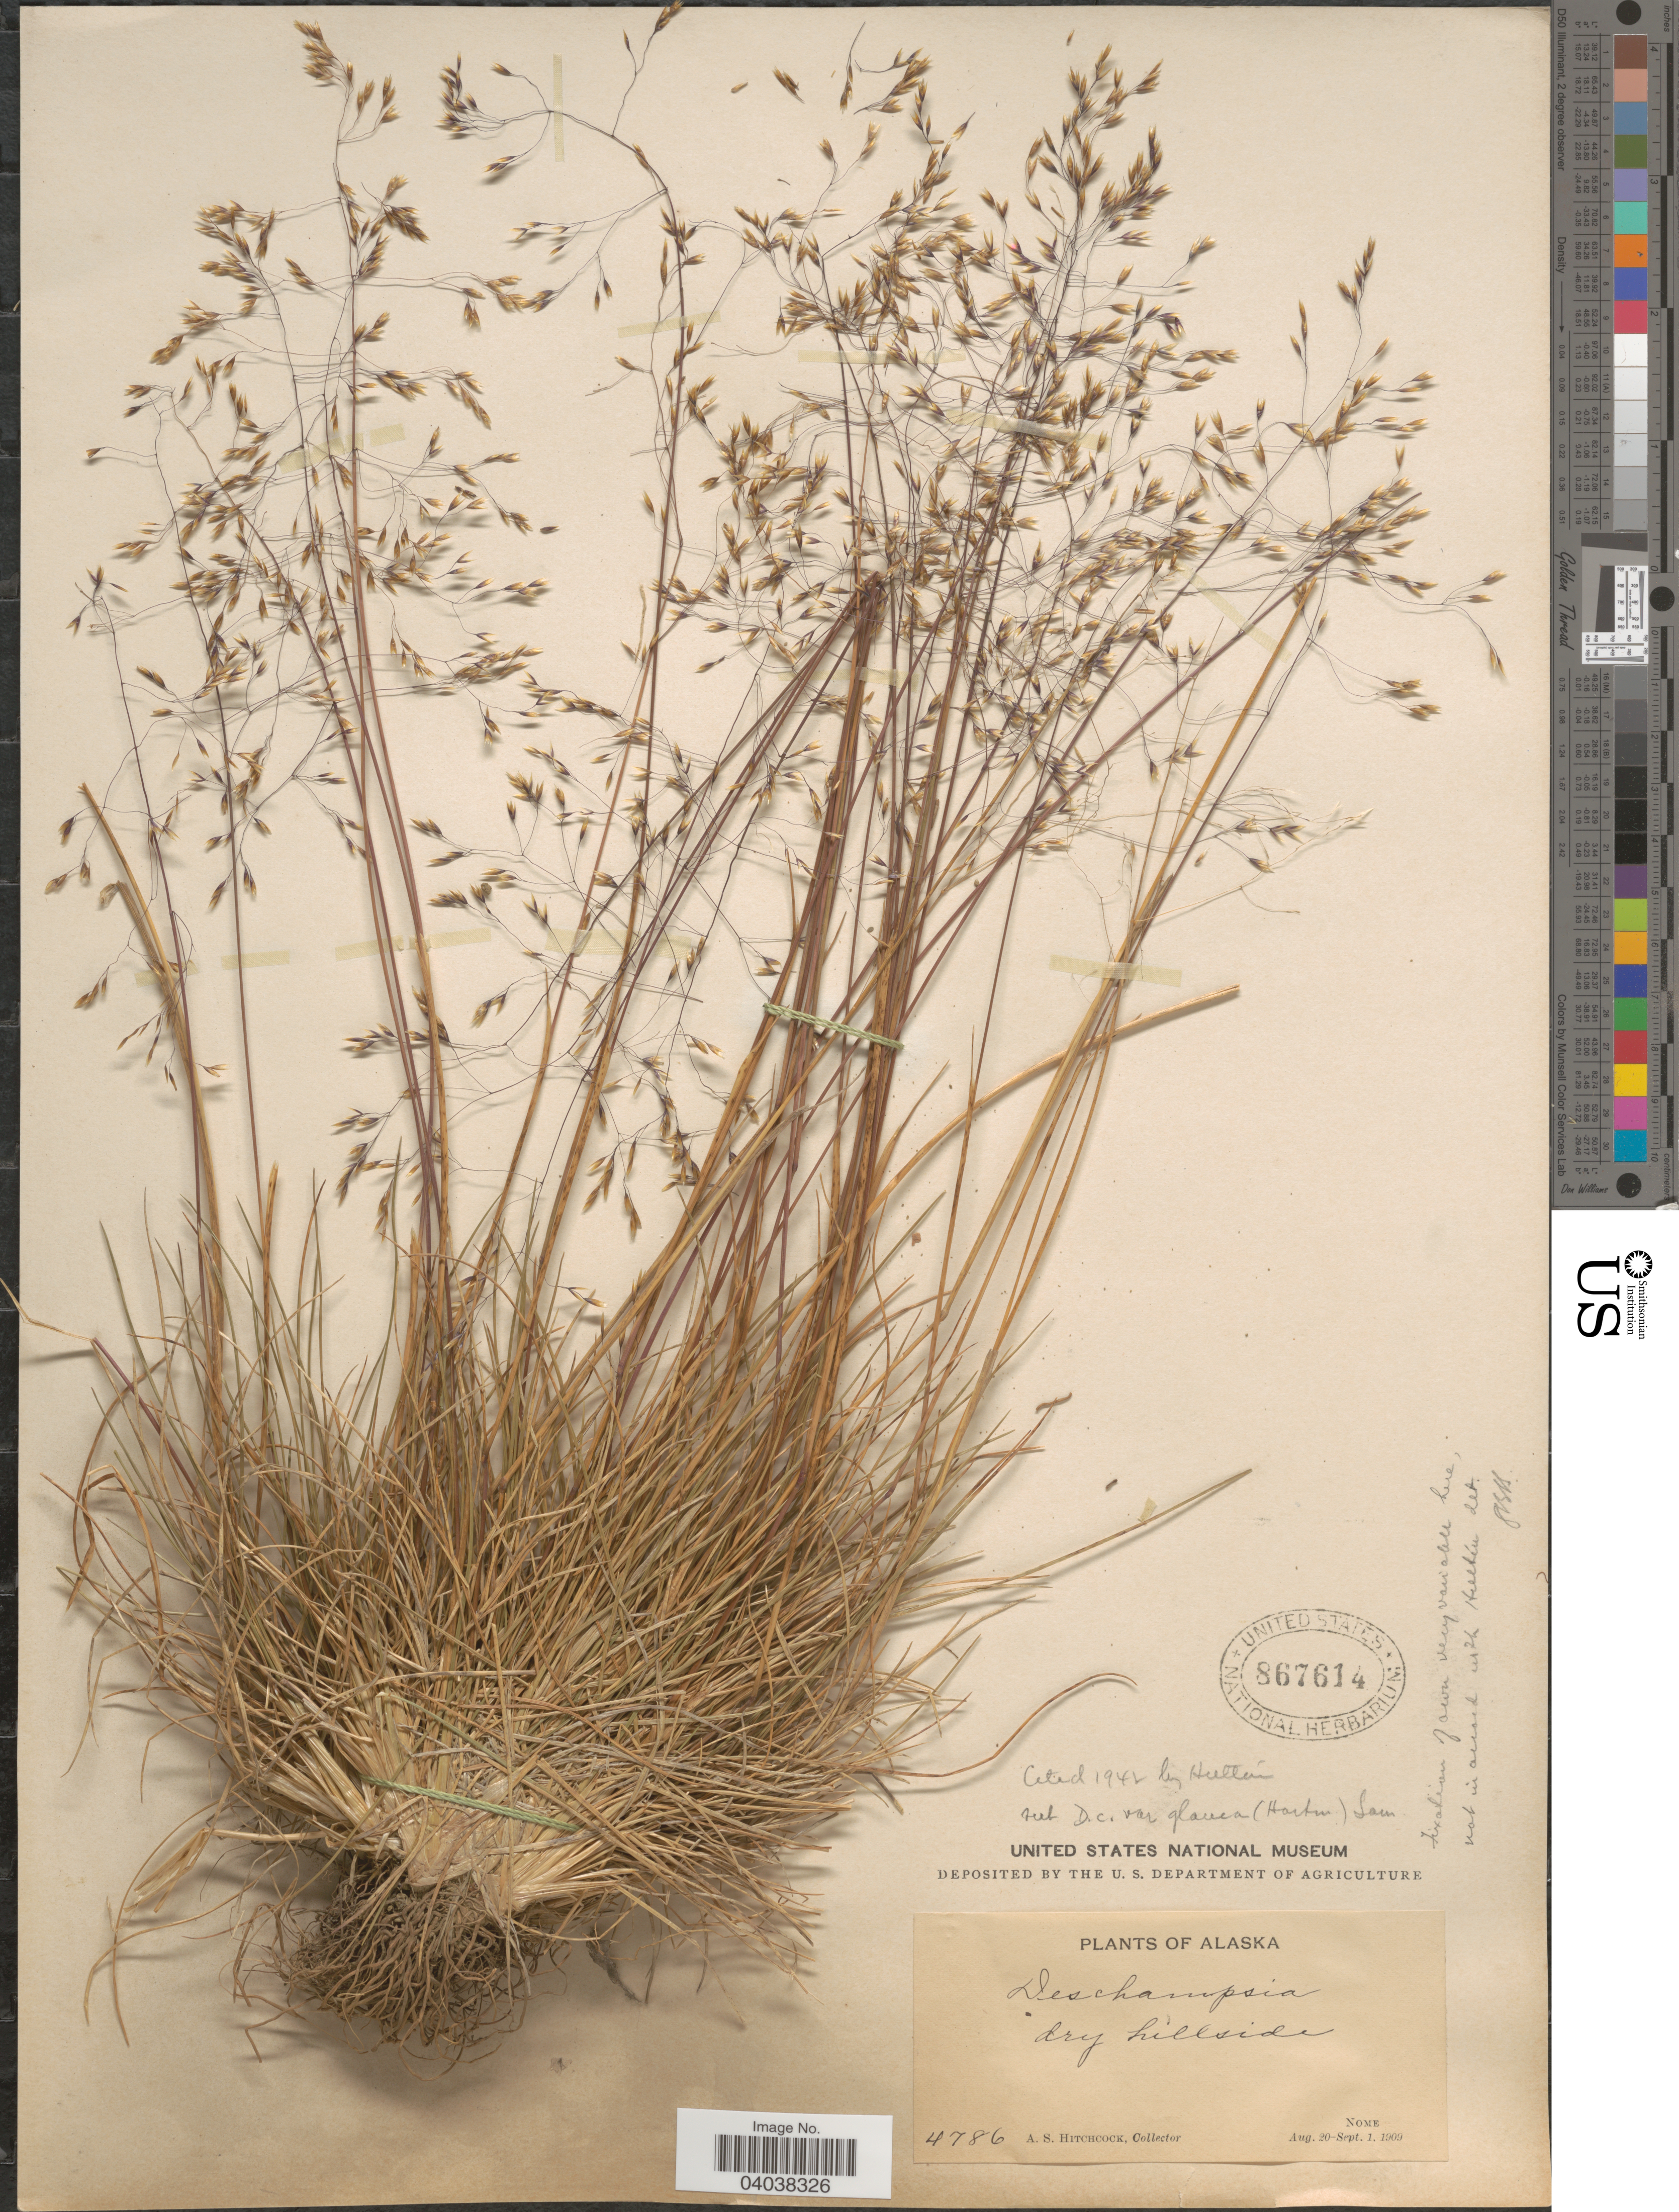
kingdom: Plantae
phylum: Tracheophyta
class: Liliopsida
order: Poales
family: Poaceae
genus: Deschampsia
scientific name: Deschampsia cespitosa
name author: (L.) P. Beauv.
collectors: A. S. Hitchcock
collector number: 4786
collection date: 1909-08-20/1909-09-01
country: United States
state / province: Alaska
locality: Dry hillside. Nome.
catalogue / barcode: US 867614